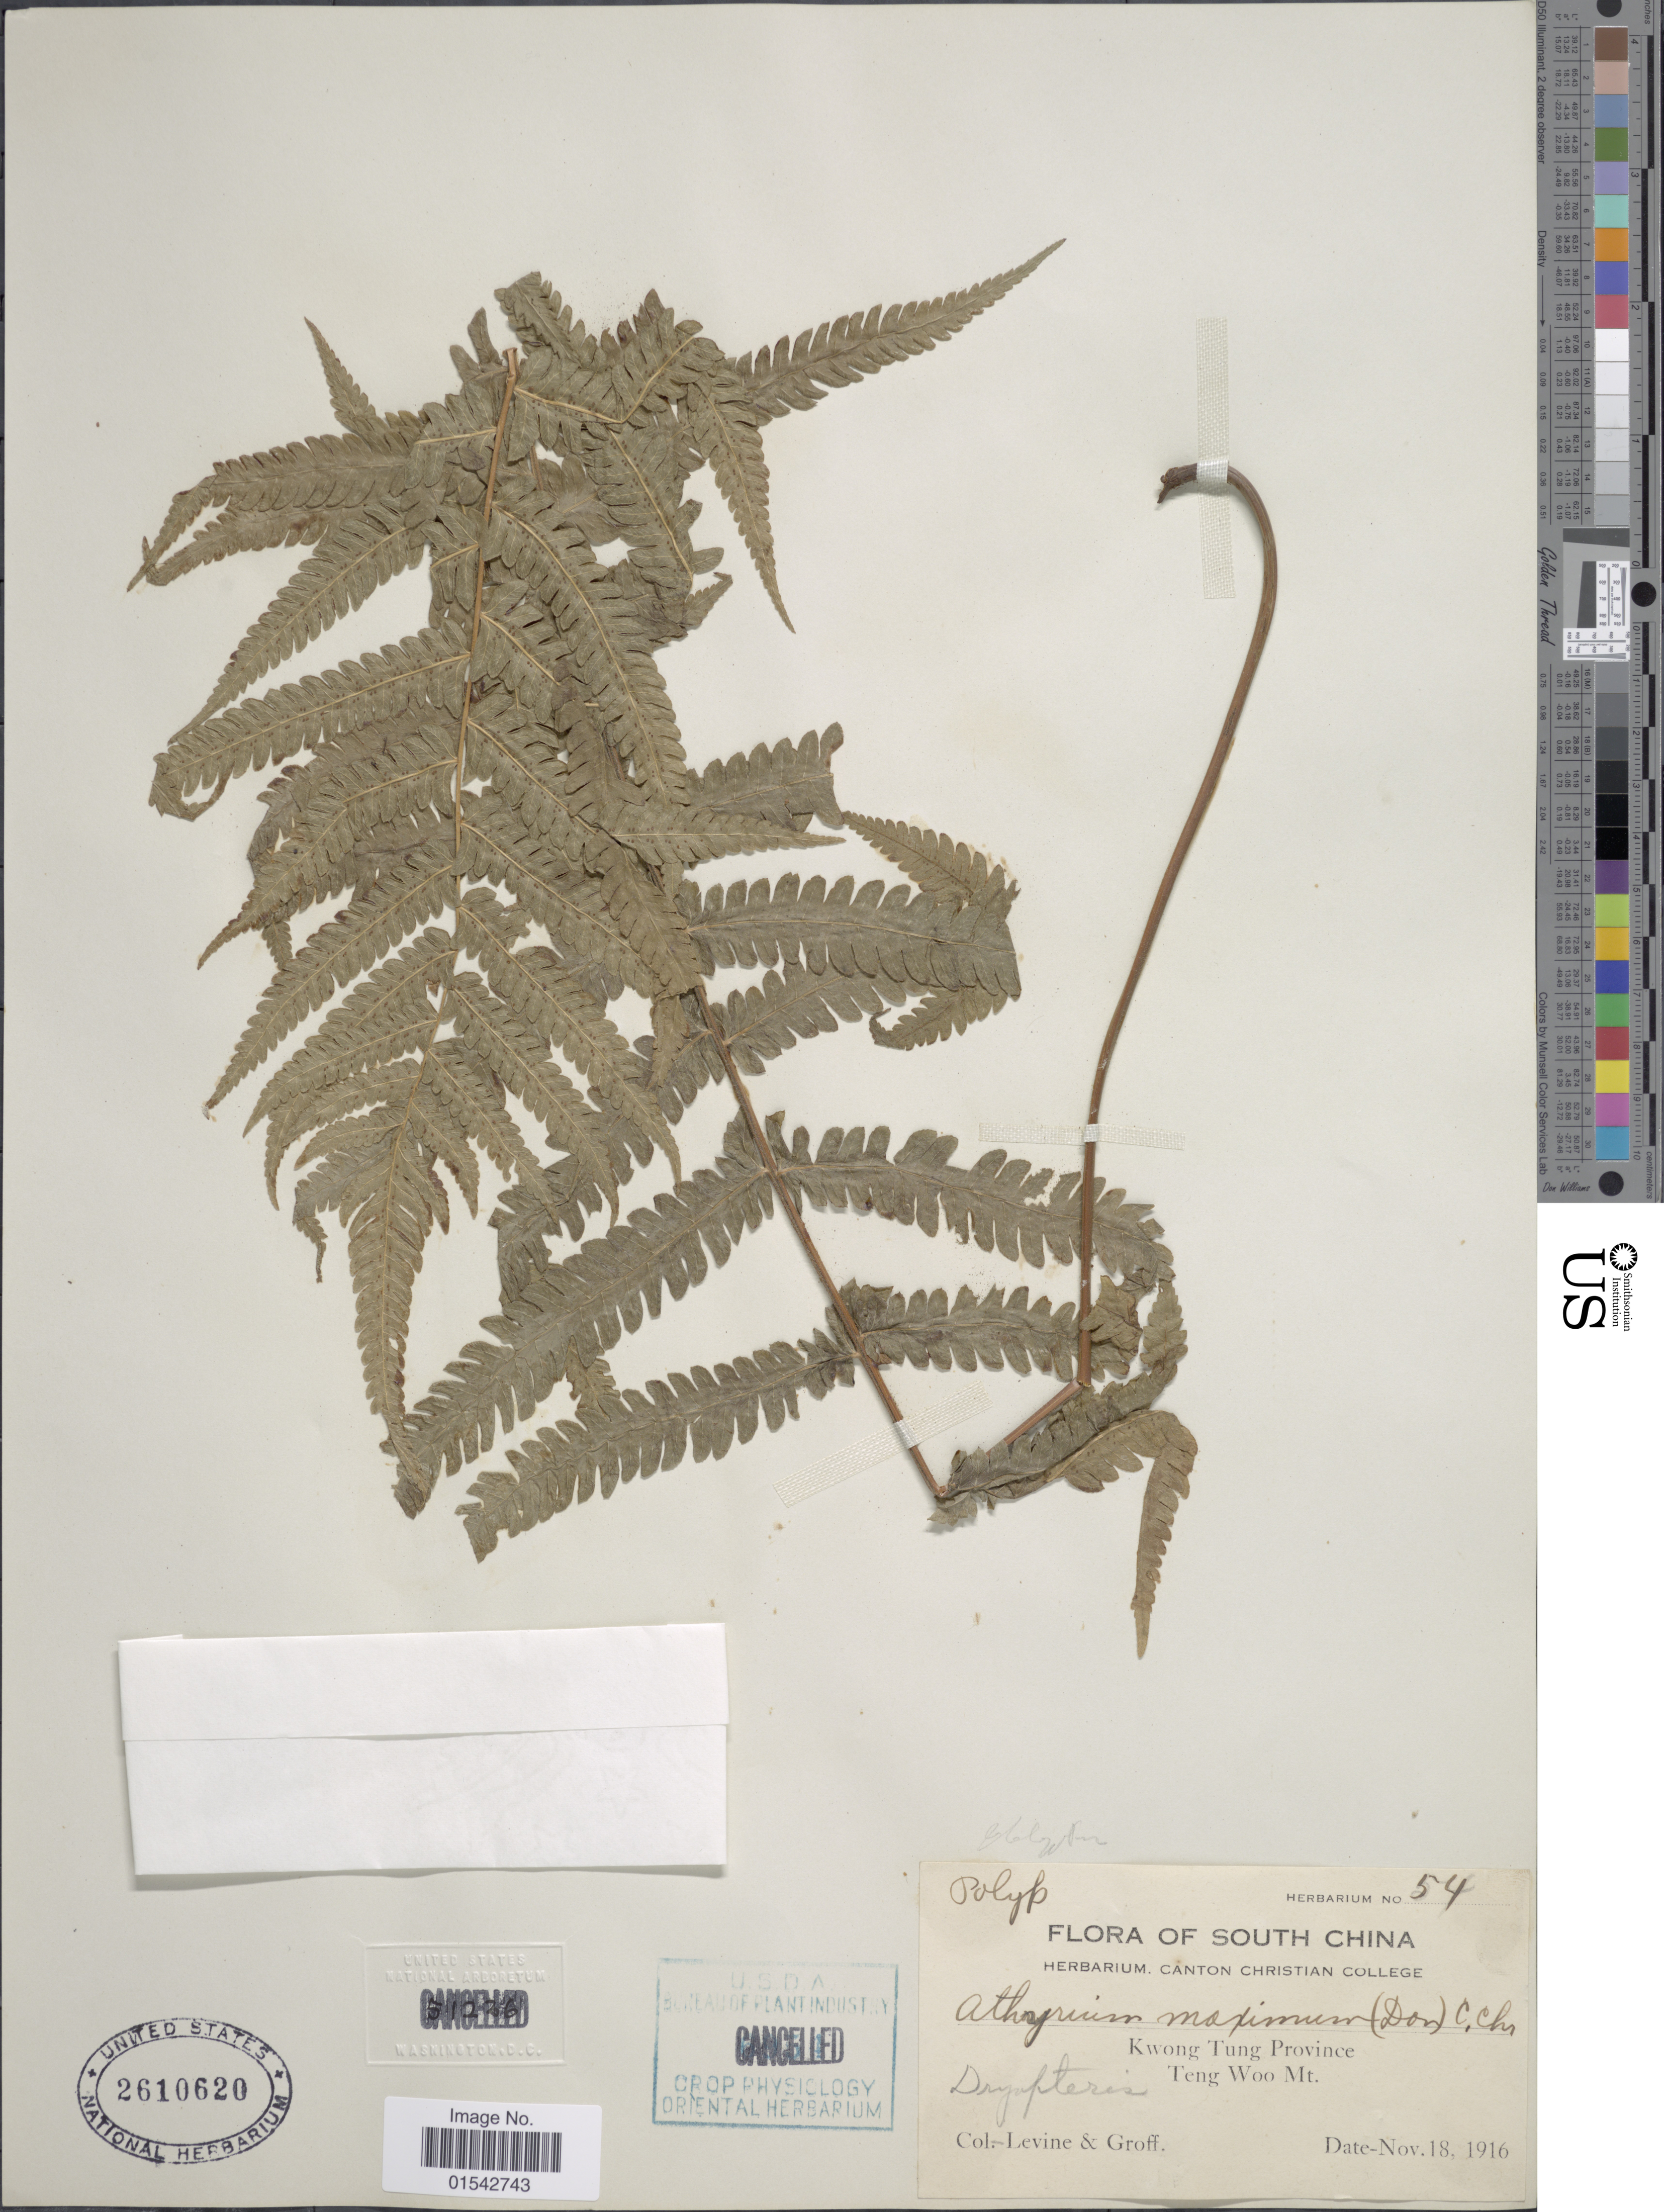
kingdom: Plantae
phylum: Tracheophyta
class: Polypodiopsida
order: Polypodiales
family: Thelypteridaceae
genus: Cyclosorus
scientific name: Cyclosorus sp.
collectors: -. Levine & -- Groff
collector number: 54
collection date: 1916-11-18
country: China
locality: South China, Kwong Tung Province, Teng Woo Mt.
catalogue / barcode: US 2610620